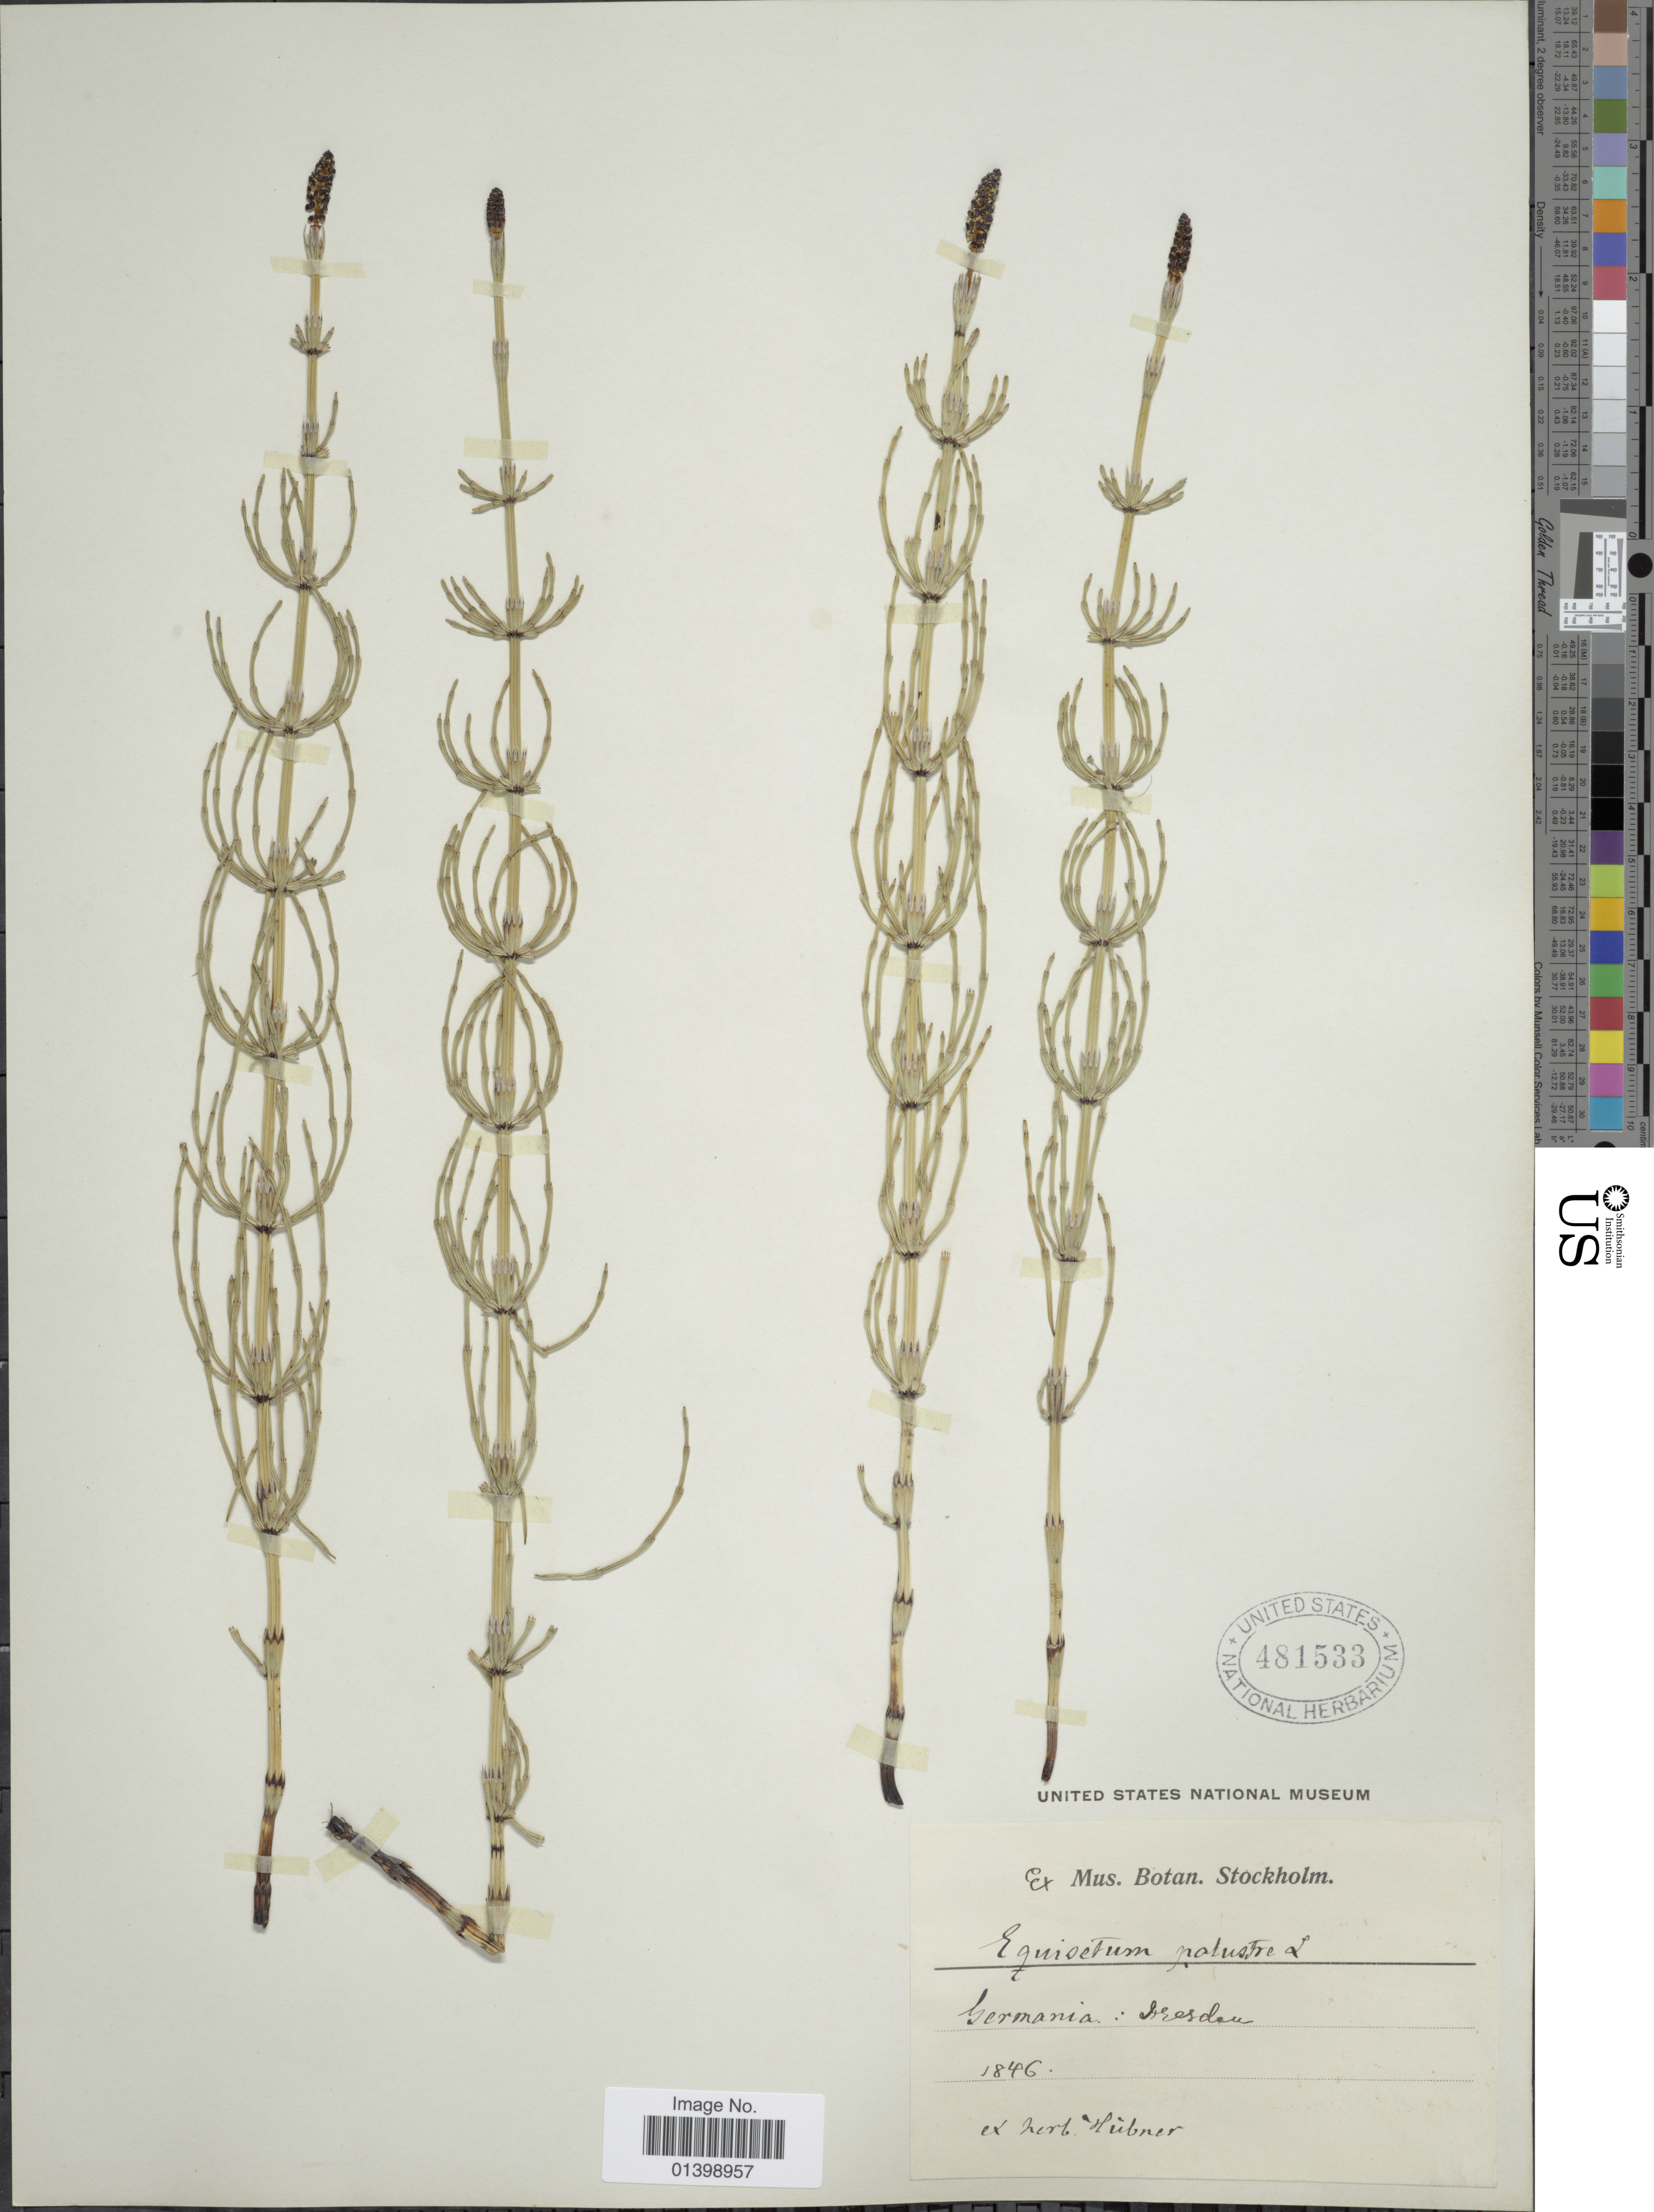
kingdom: Plantae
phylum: Tracheophyta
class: Polypodiopsida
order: Equisetales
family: Equisetaceae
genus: Equisetum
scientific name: Equisetum palustre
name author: L.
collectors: ex herb. Hübner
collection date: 1846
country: Germany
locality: Dresden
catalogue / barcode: US 481533